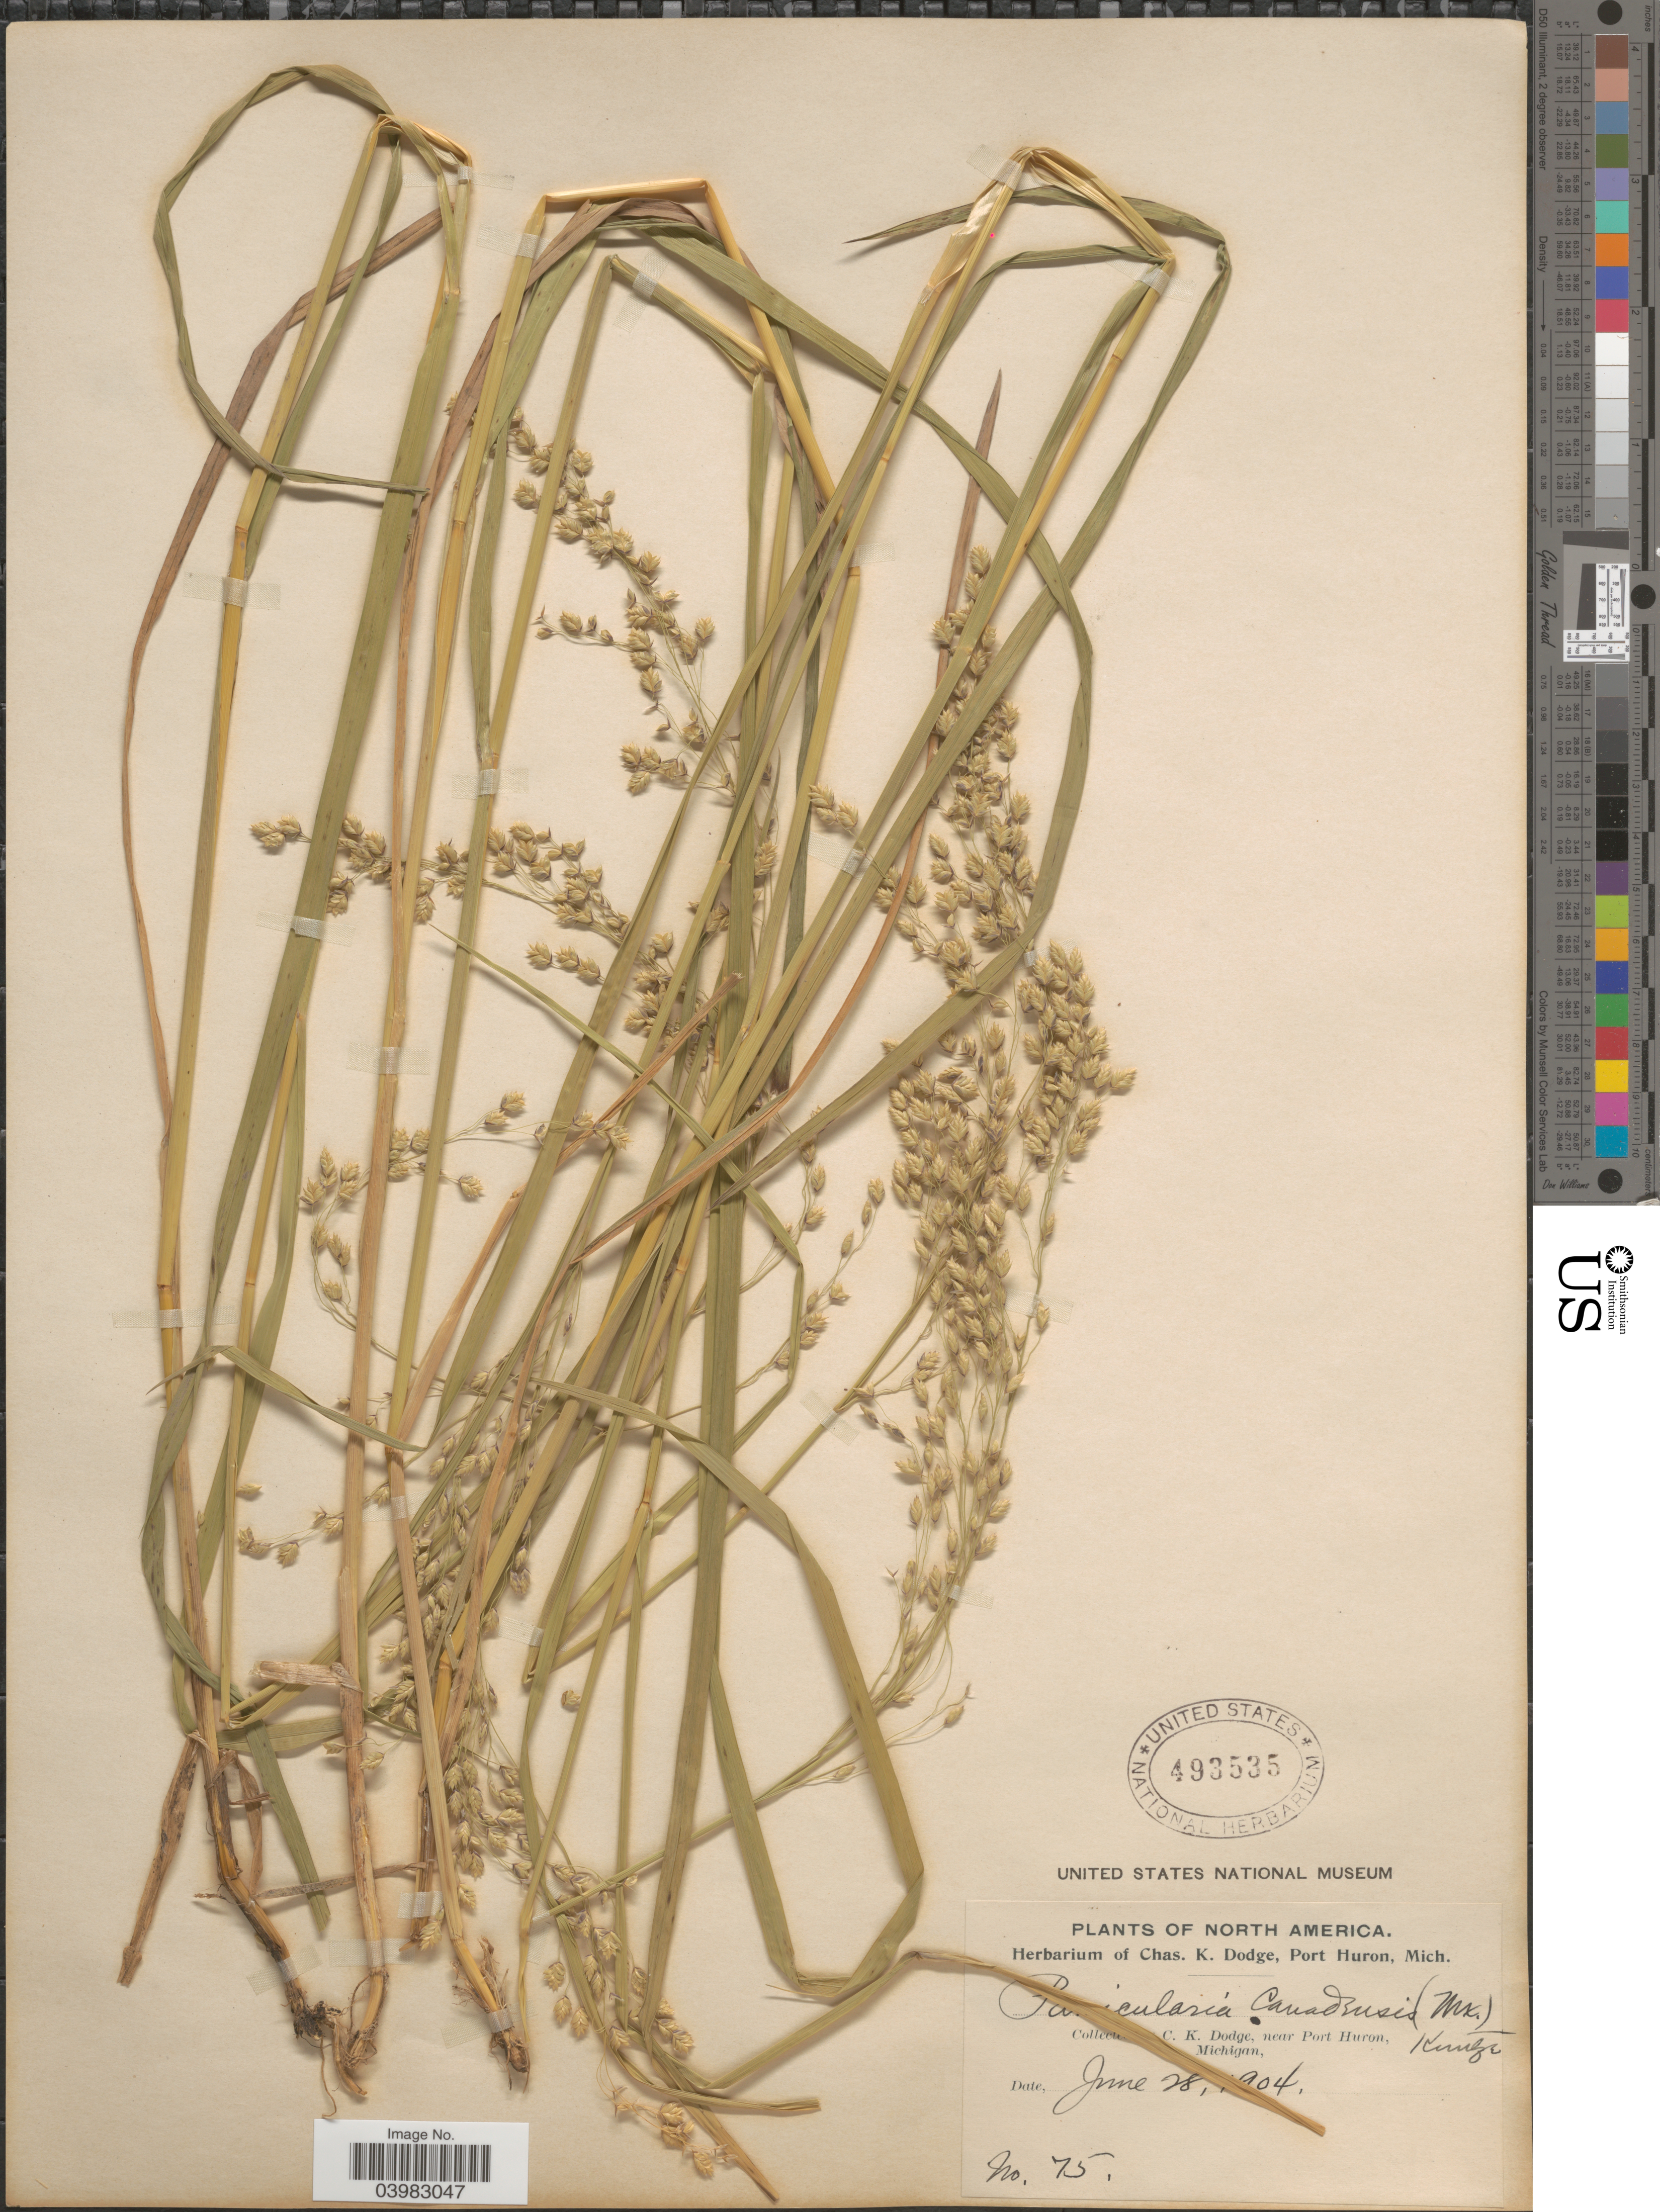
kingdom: Plantae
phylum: Tracheophyta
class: Liliopsida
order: Poales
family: Poaceae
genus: Glyceria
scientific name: Glyceria canadensis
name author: (Michx.) Trin.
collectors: C. Dodge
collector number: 75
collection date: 1904-06-28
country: United States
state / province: Michigan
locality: Near Port Huron.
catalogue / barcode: US 493535